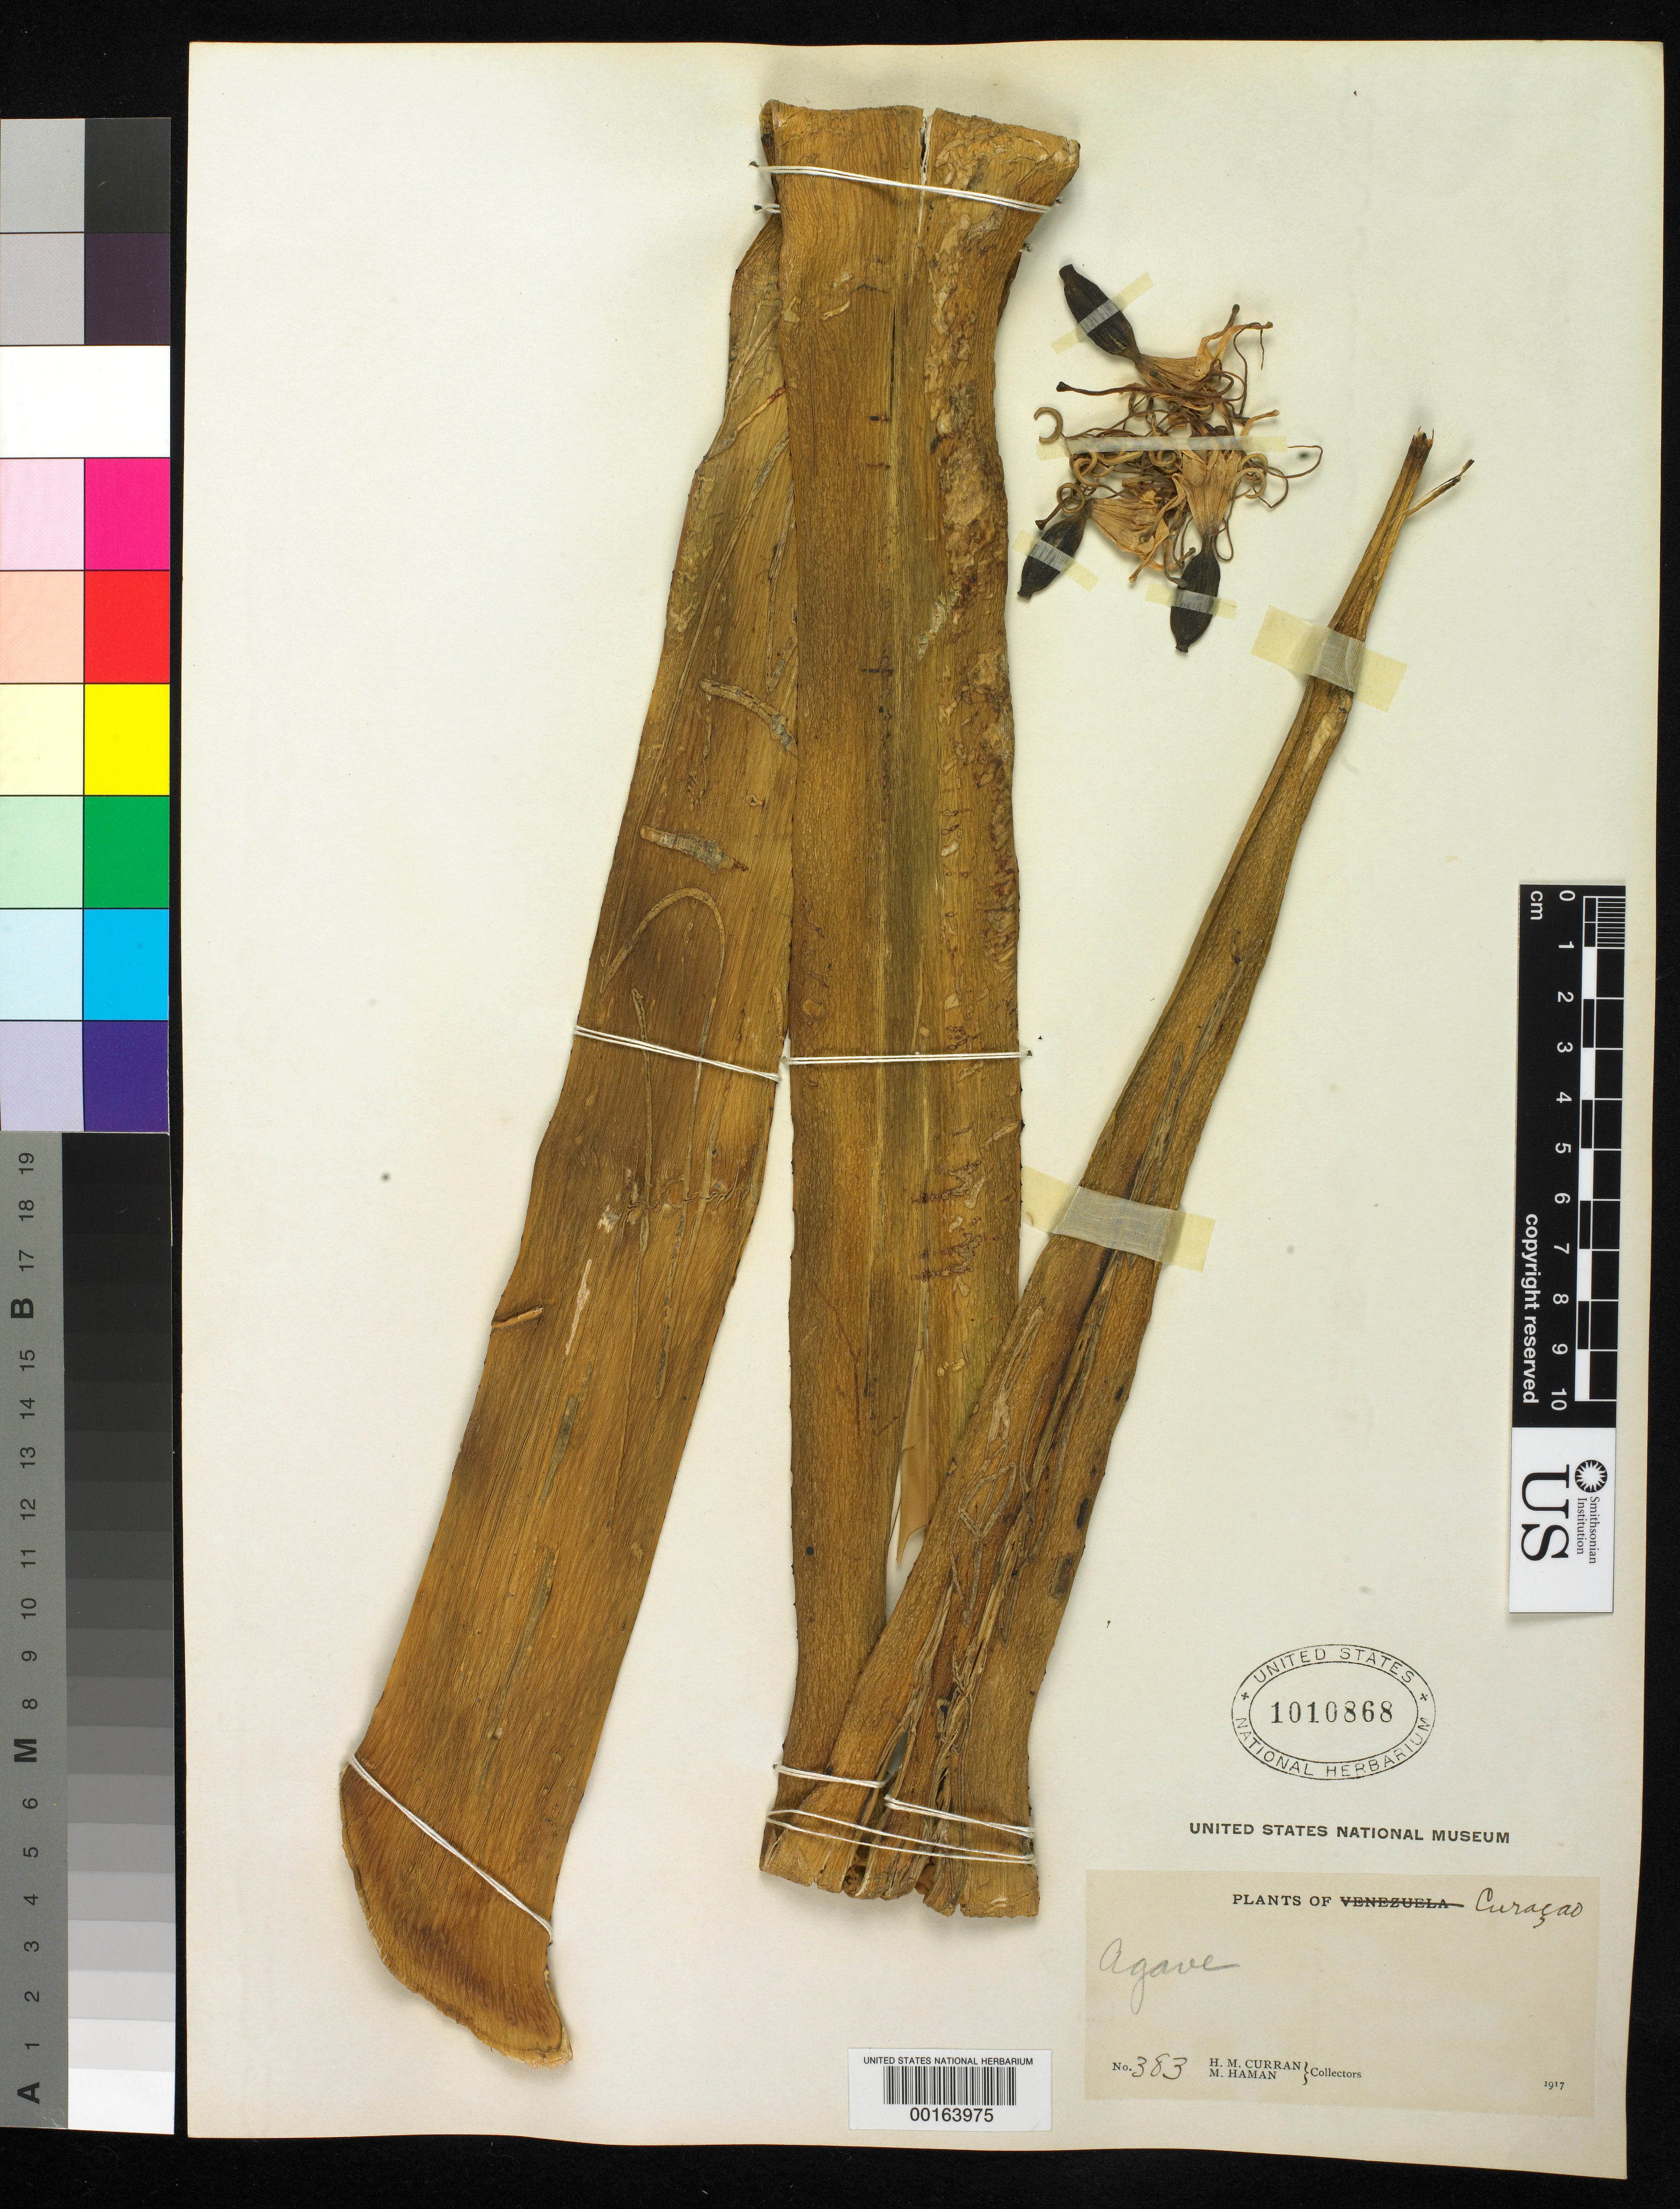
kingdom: Plantae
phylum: Tracheophyta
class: Liliopsida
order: Asparagales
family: Asparagaceae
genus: Agave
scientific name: Agave sp.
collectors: H. M. Curran & M. Haman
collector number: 383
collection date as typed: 1917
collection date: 1917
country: Curaçao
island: Curaçao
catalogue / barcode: US 1010868